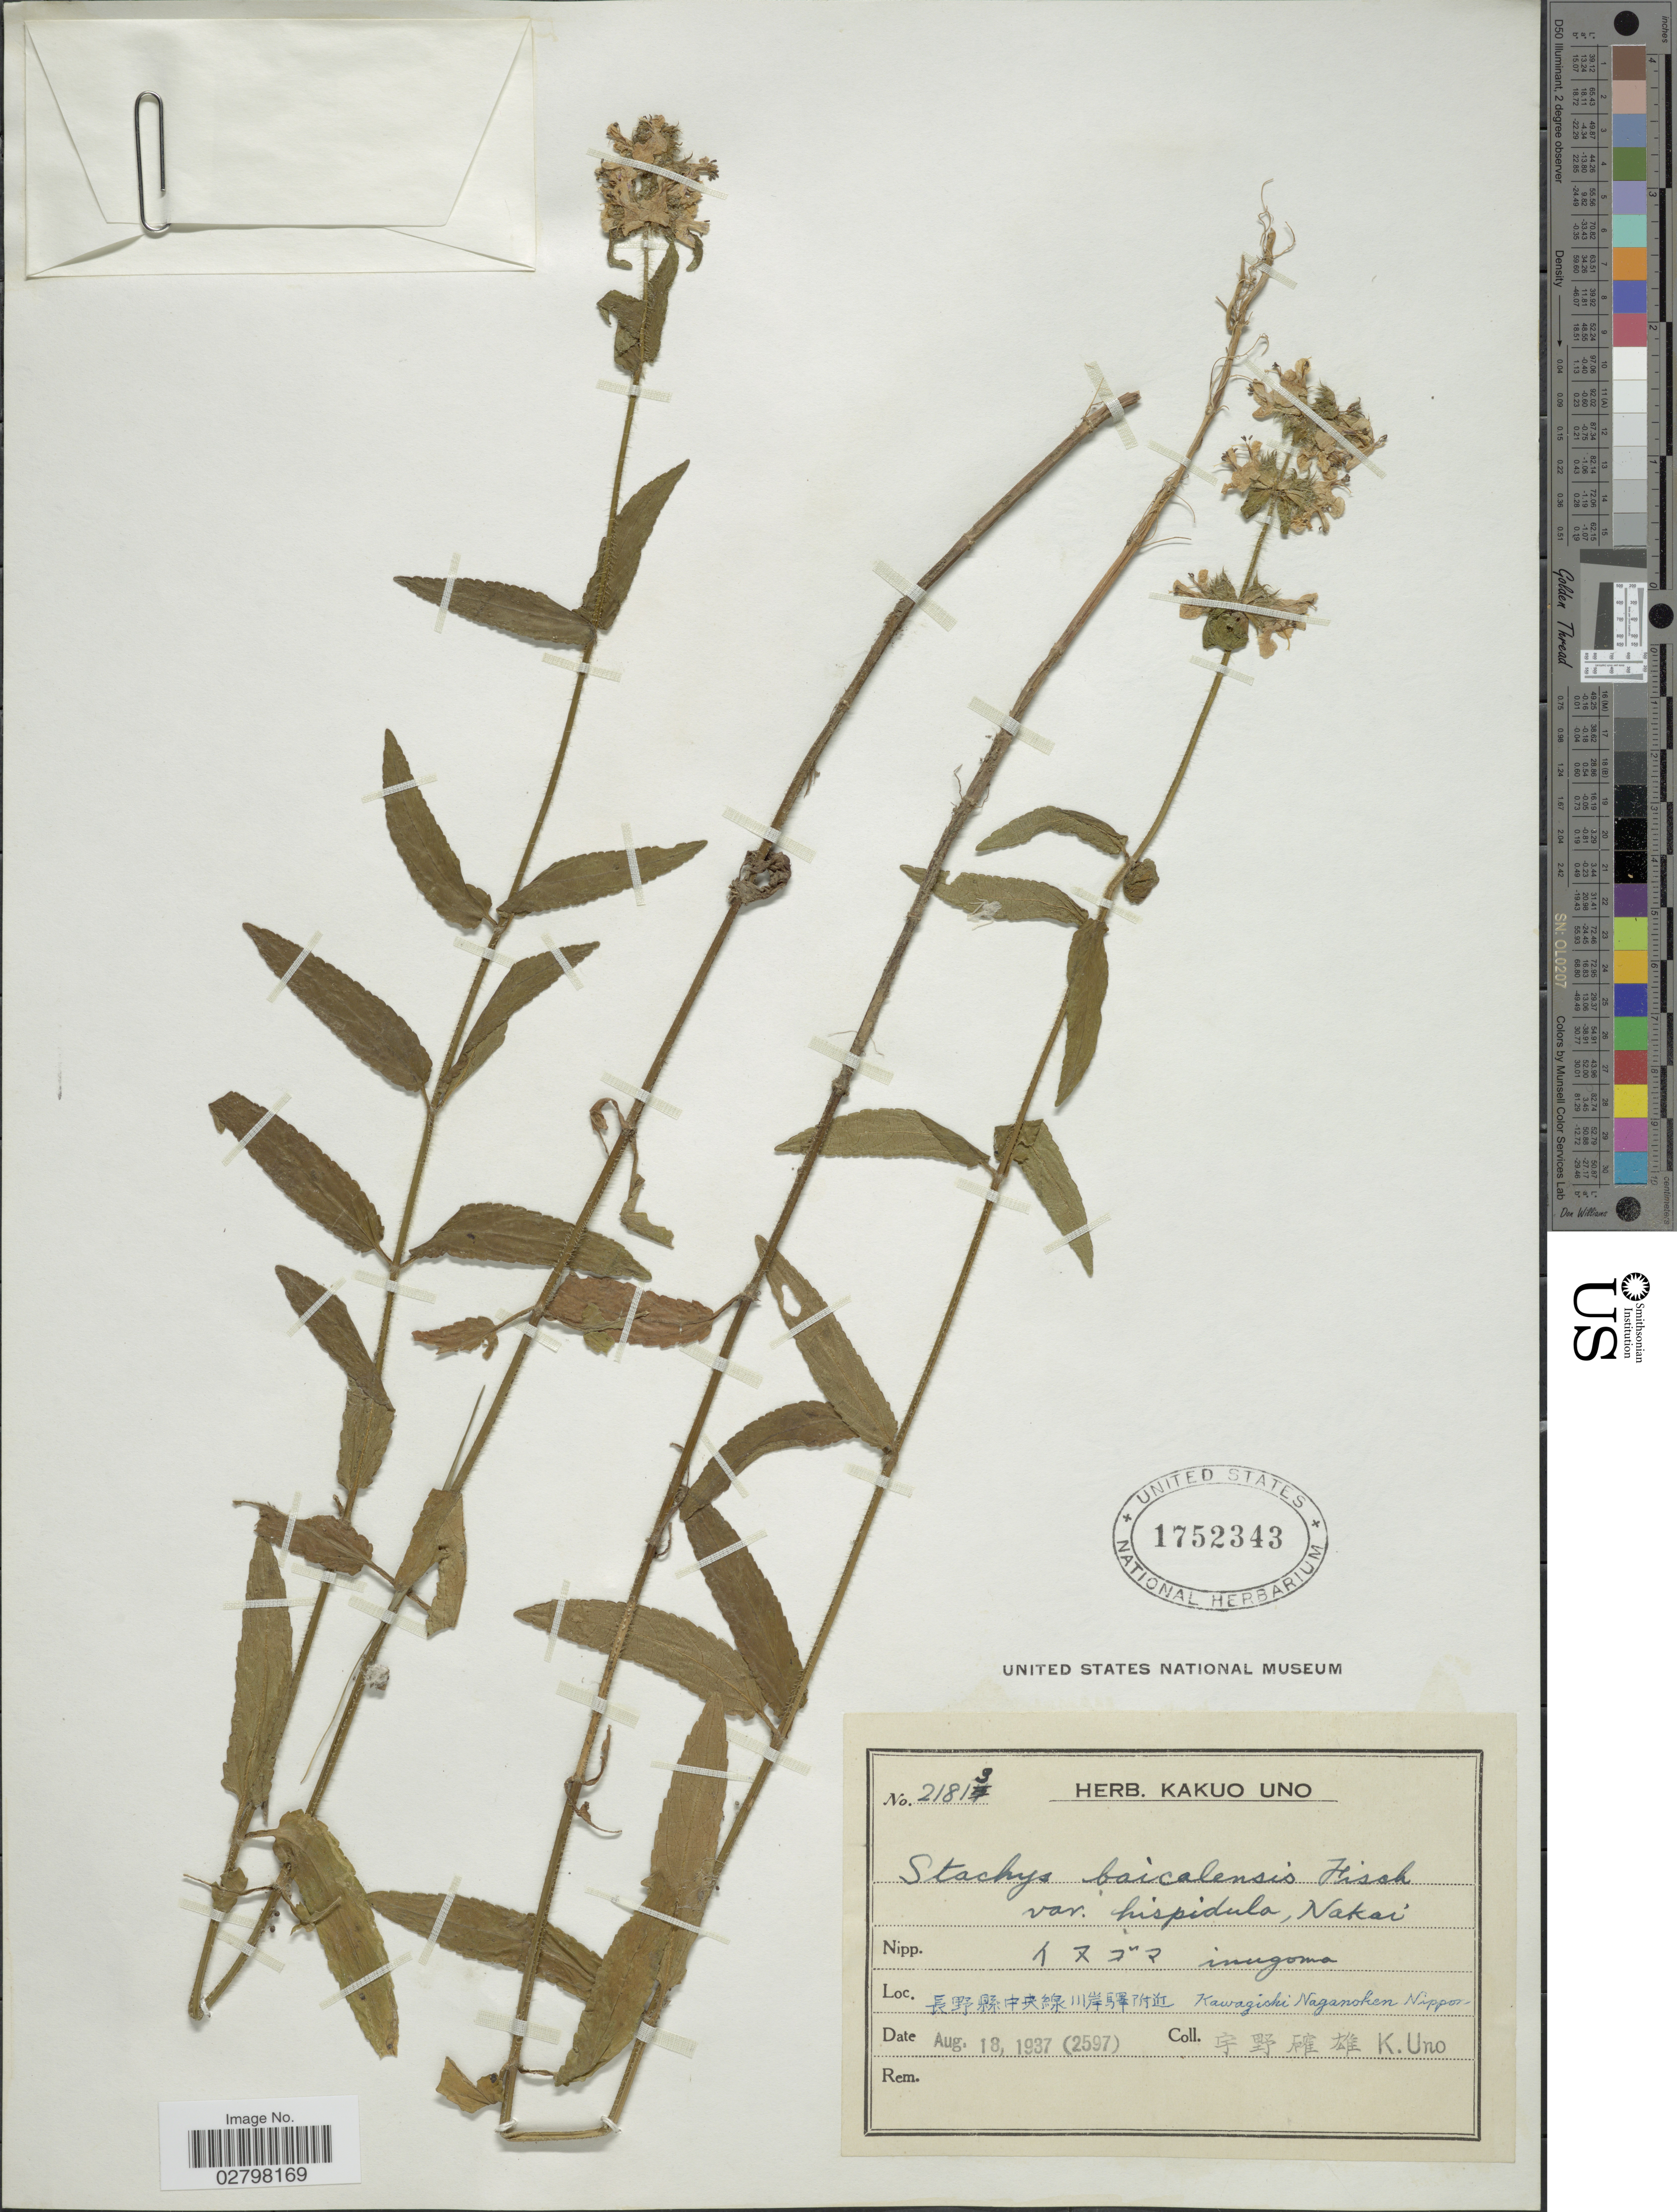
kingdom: Plantae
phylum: Tracheophyta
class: Magnoliopsida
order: Lamiales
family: Lamiaceae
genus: Stachys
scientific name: Stachys baicalensis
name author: Fisch. ex Benth.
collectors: K. Uno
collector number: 2597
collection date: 1937-08-18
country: Japan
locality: Kawagishi Naganoken Nippon.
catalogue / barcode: US 1752343